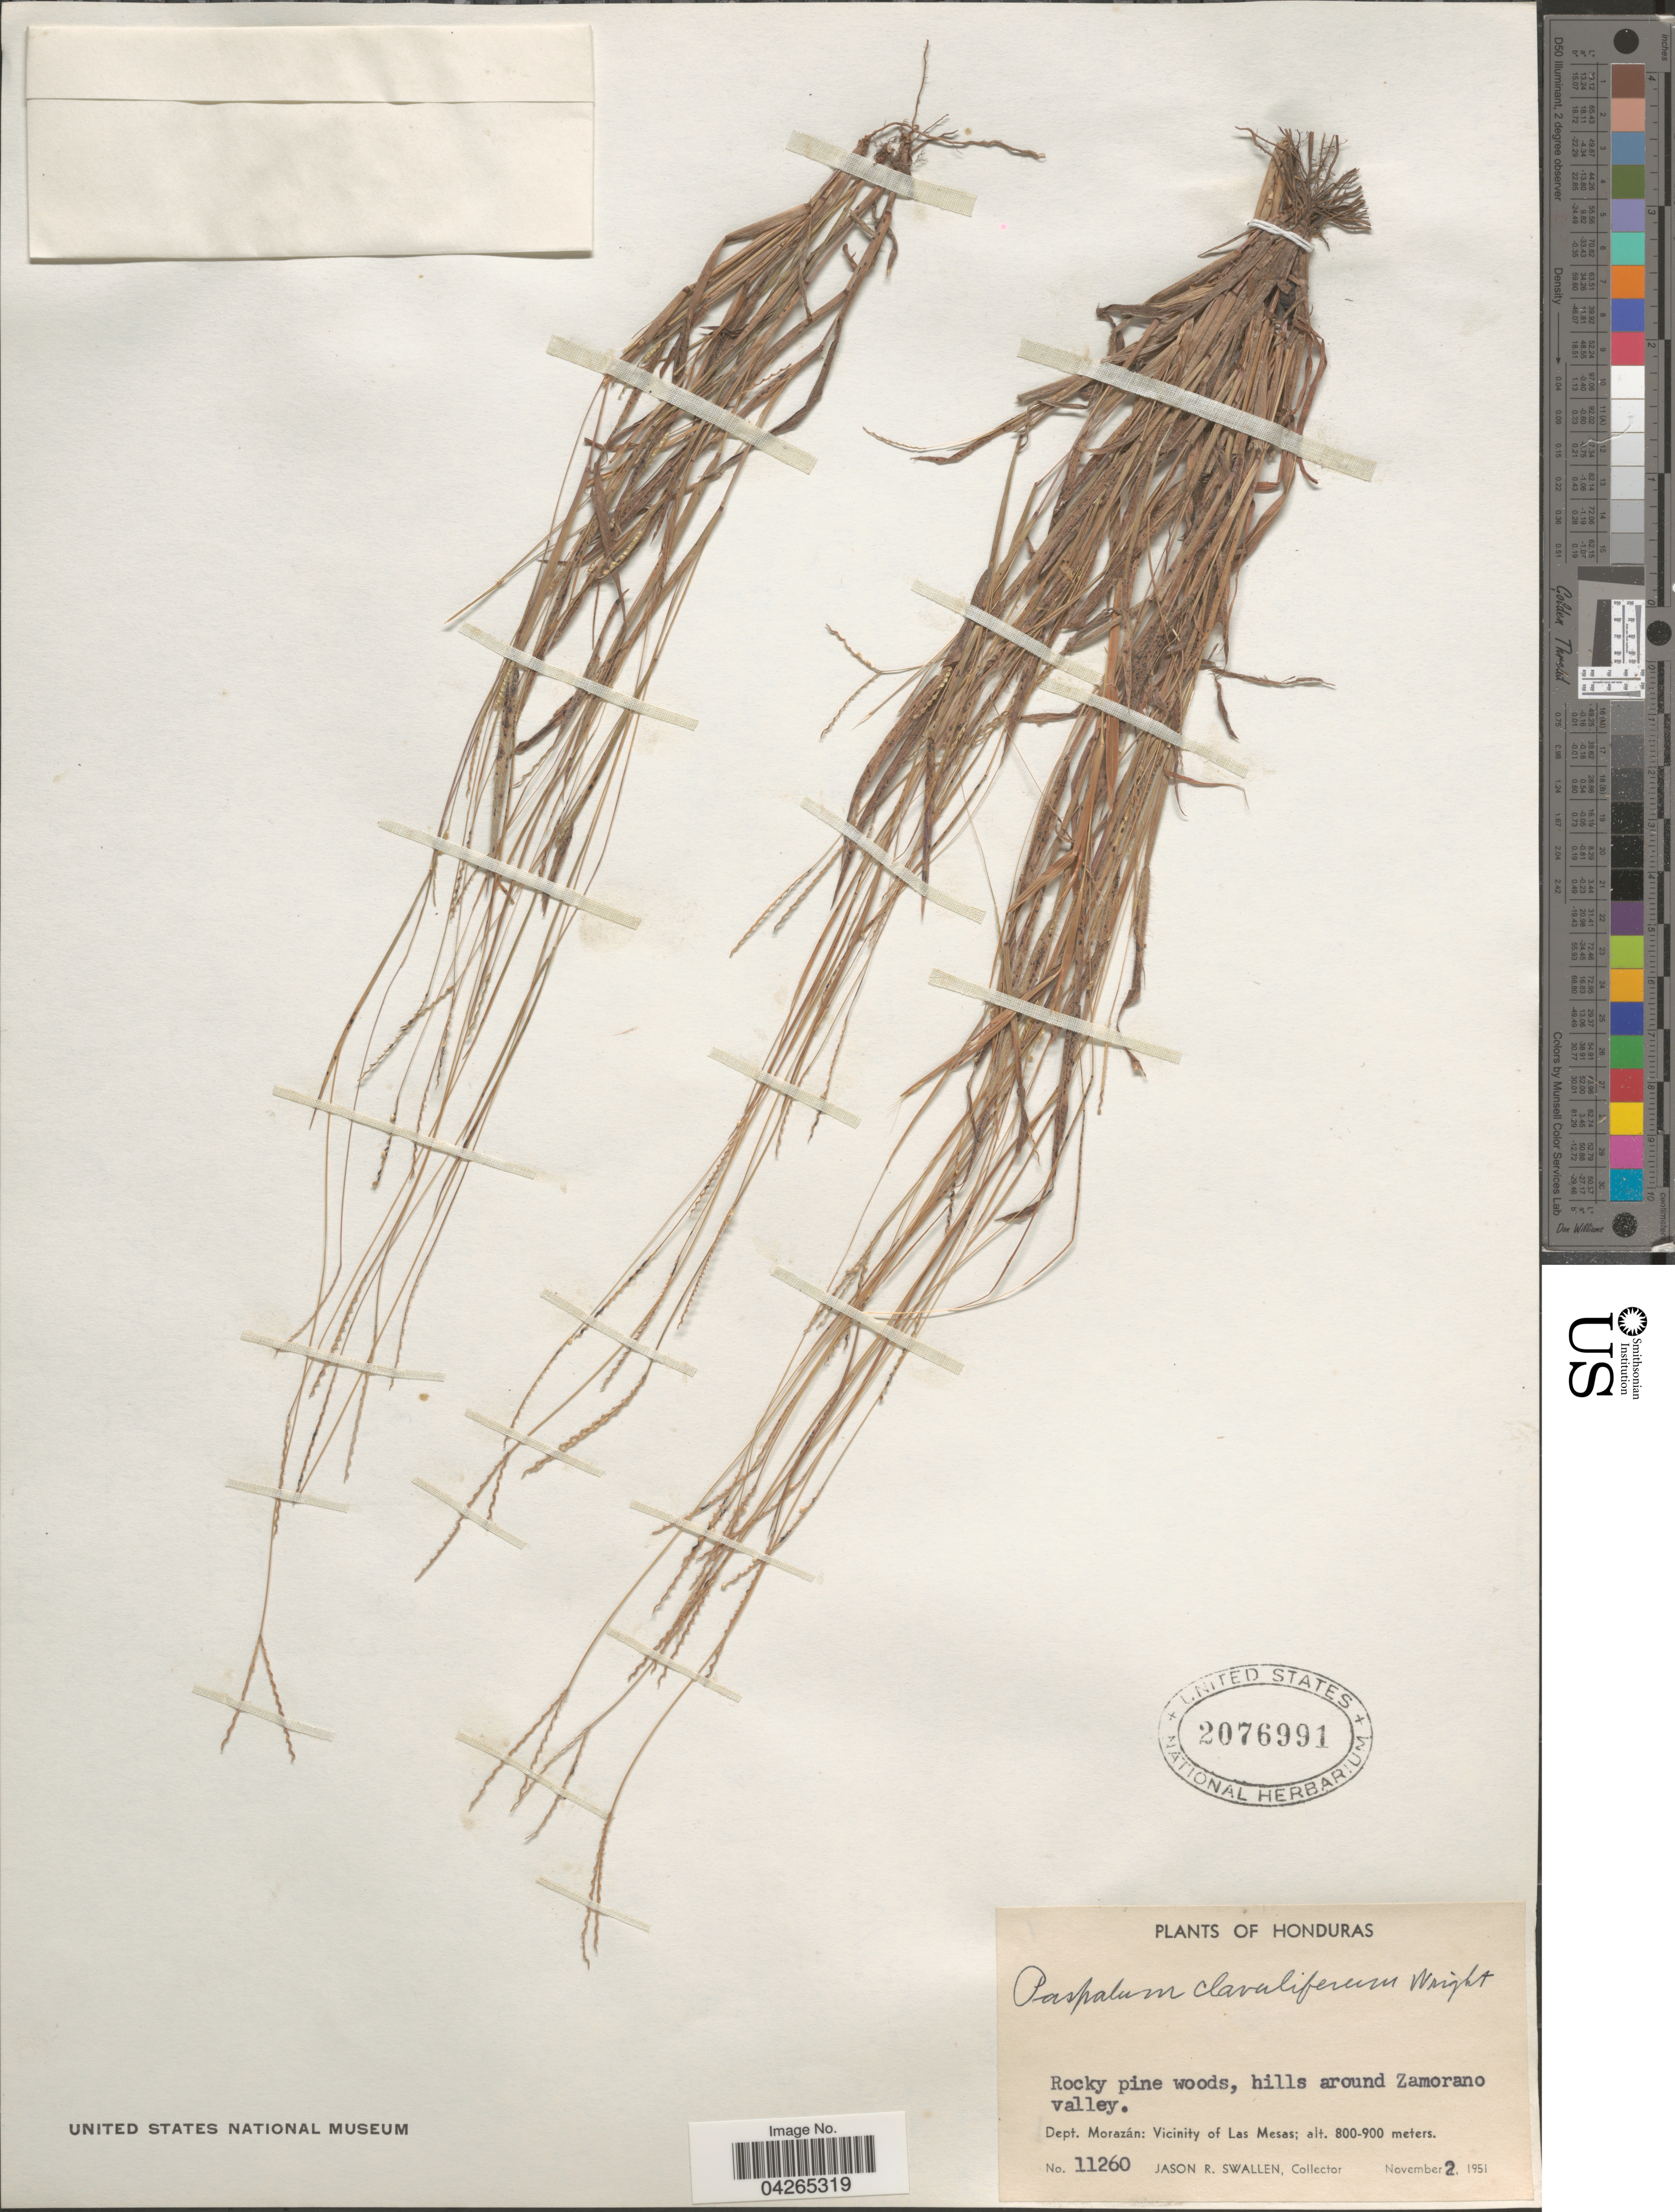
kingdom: Plantae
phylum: Tracheophyta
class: Liliopsida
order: Poales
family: Poaceae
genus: Paspalum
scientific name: Paspalum claviliferum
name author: C. Wright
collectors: J. R. Swallen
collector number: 11260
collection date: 1951-11-02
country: Honduras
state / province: Fco. Morazán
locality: Rocky pine woods, hills around Zamorano valley. Dept. Morazán: Vicinity of Las Mesas.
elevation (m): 800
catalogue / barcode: US 2076991